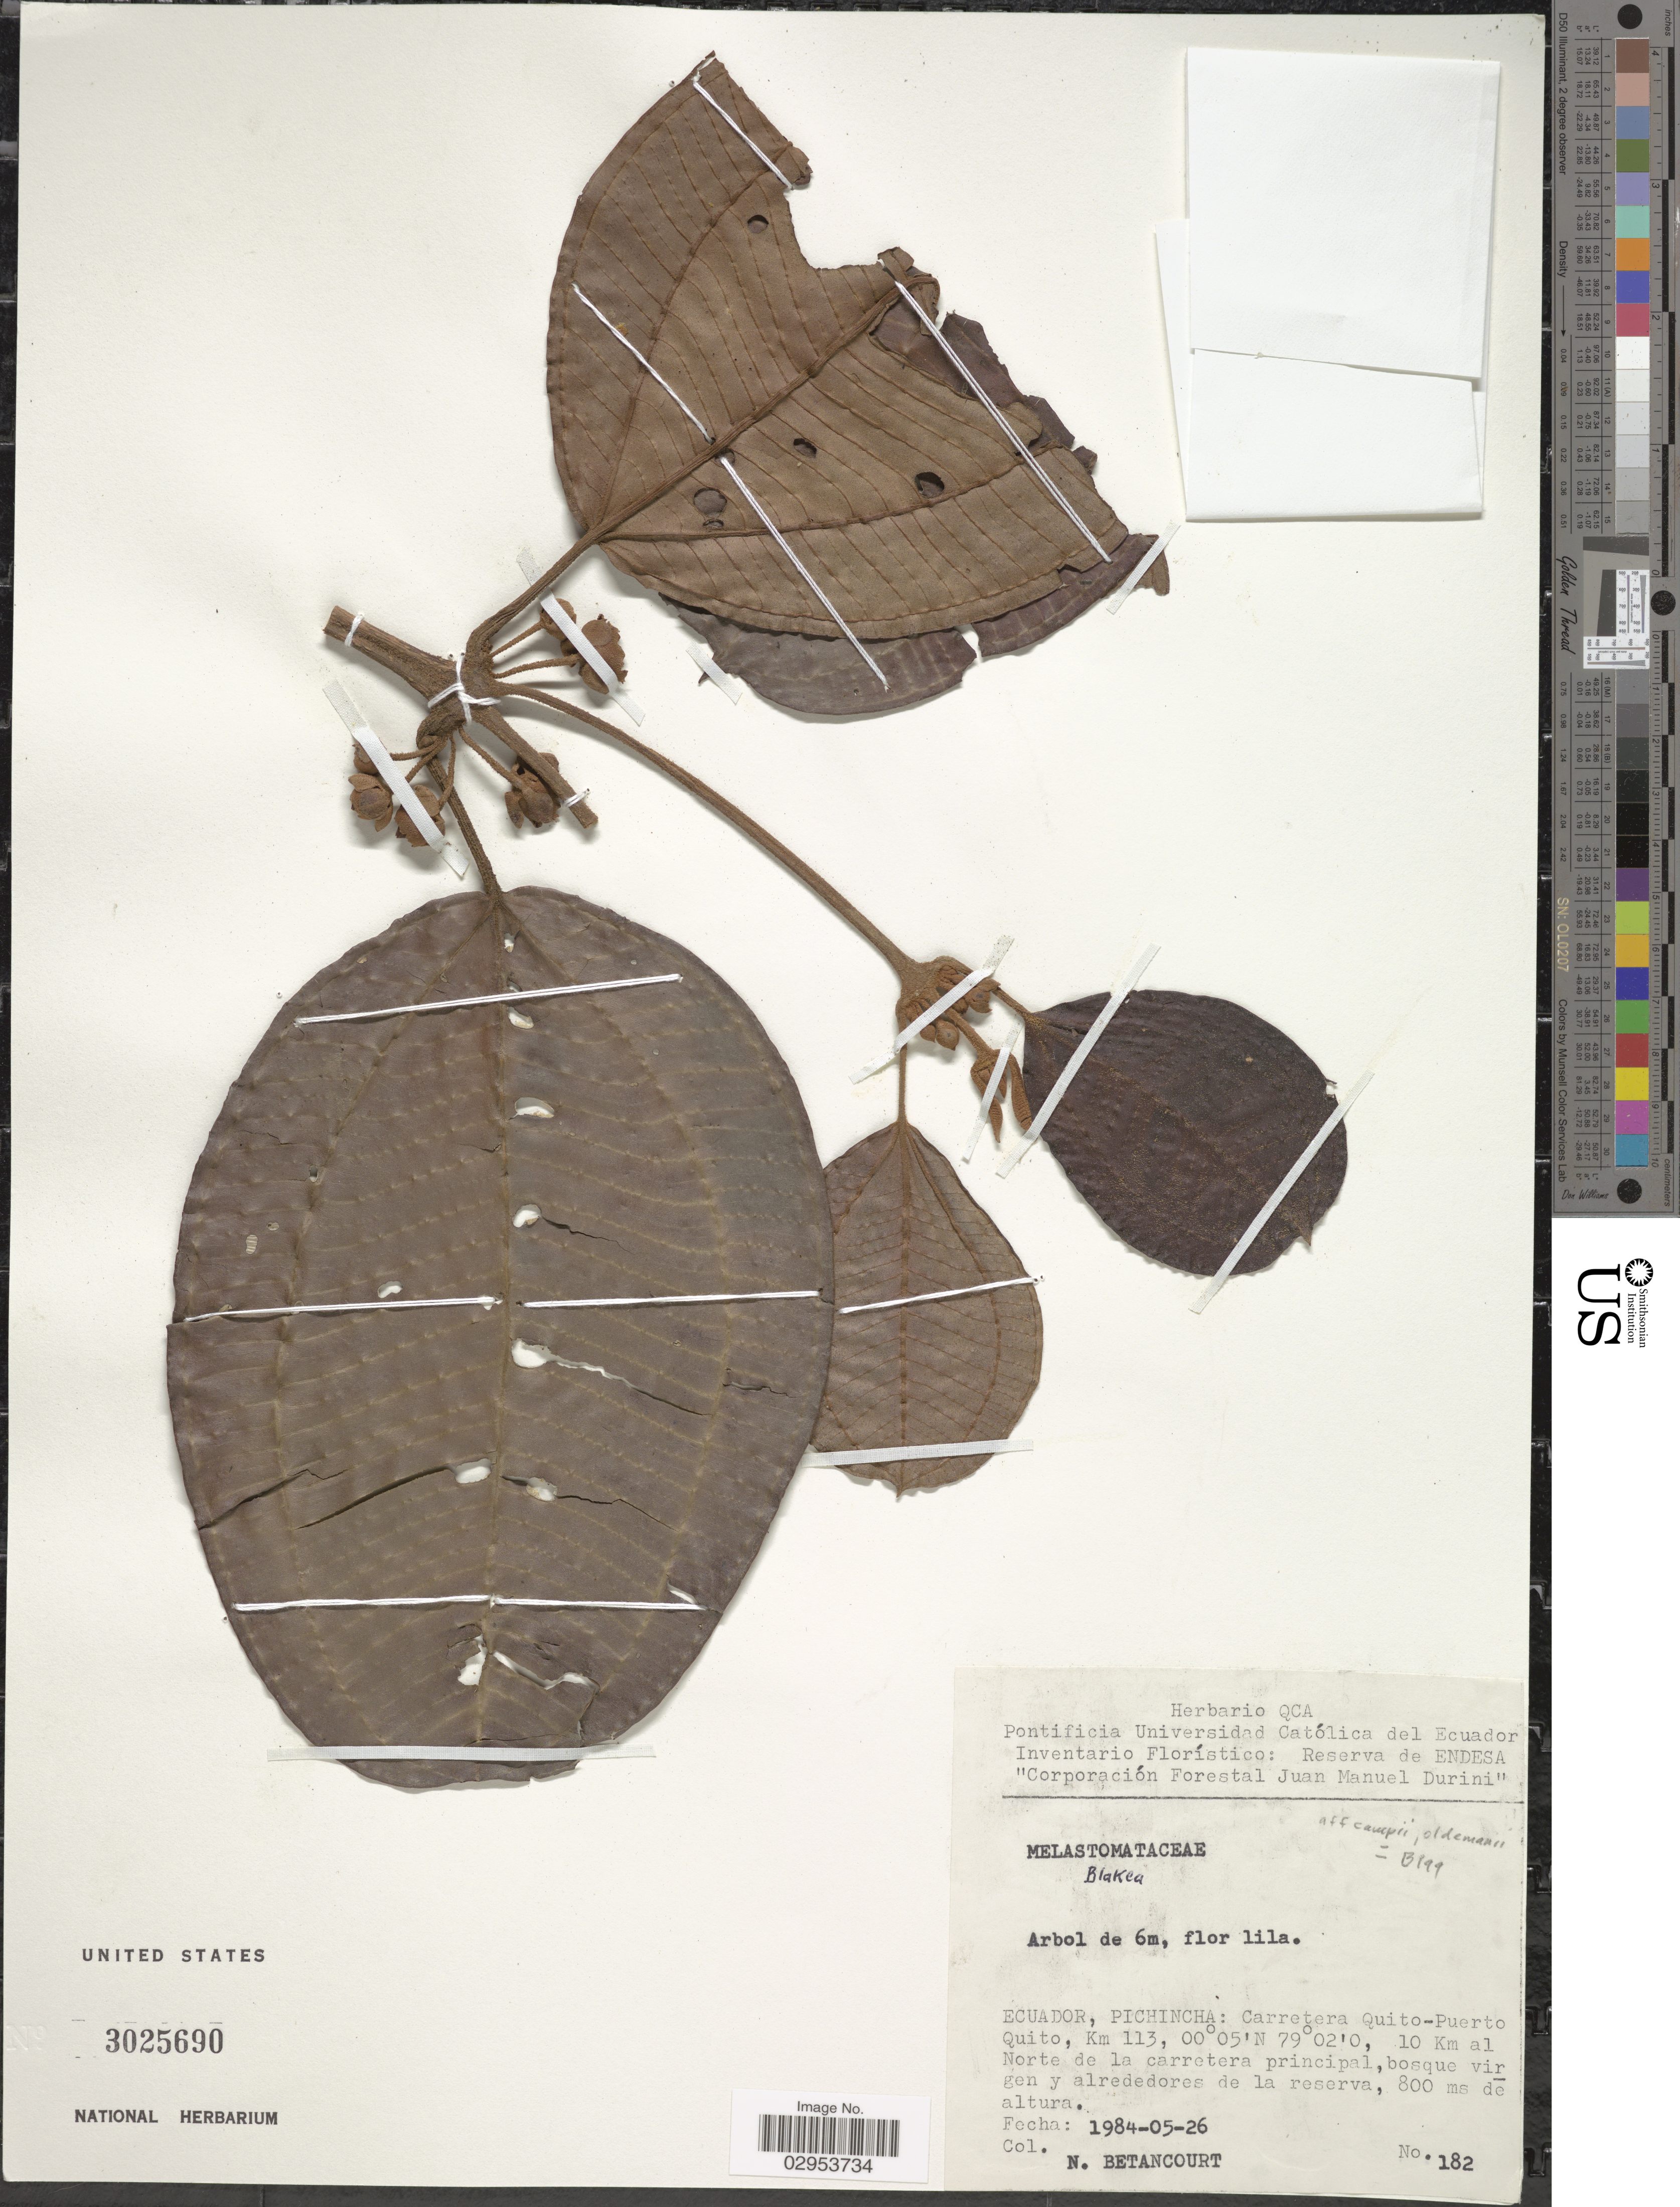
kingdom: Plantae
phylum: Tracheophyta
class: Magnoliopsida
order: Myrtales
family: Melastomataceae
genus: Blakea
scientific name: Blakea sp.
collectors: N. Betancourt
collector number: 182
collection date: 1984-05-26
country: Ecuador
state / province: Pichincha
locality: Carretera Quito-Puerto Quito, Km 113, 10 Km al Norte de la carretera principal, bosque virgen y alrededores de la reserva.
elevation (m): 800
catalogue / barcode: US 3025690